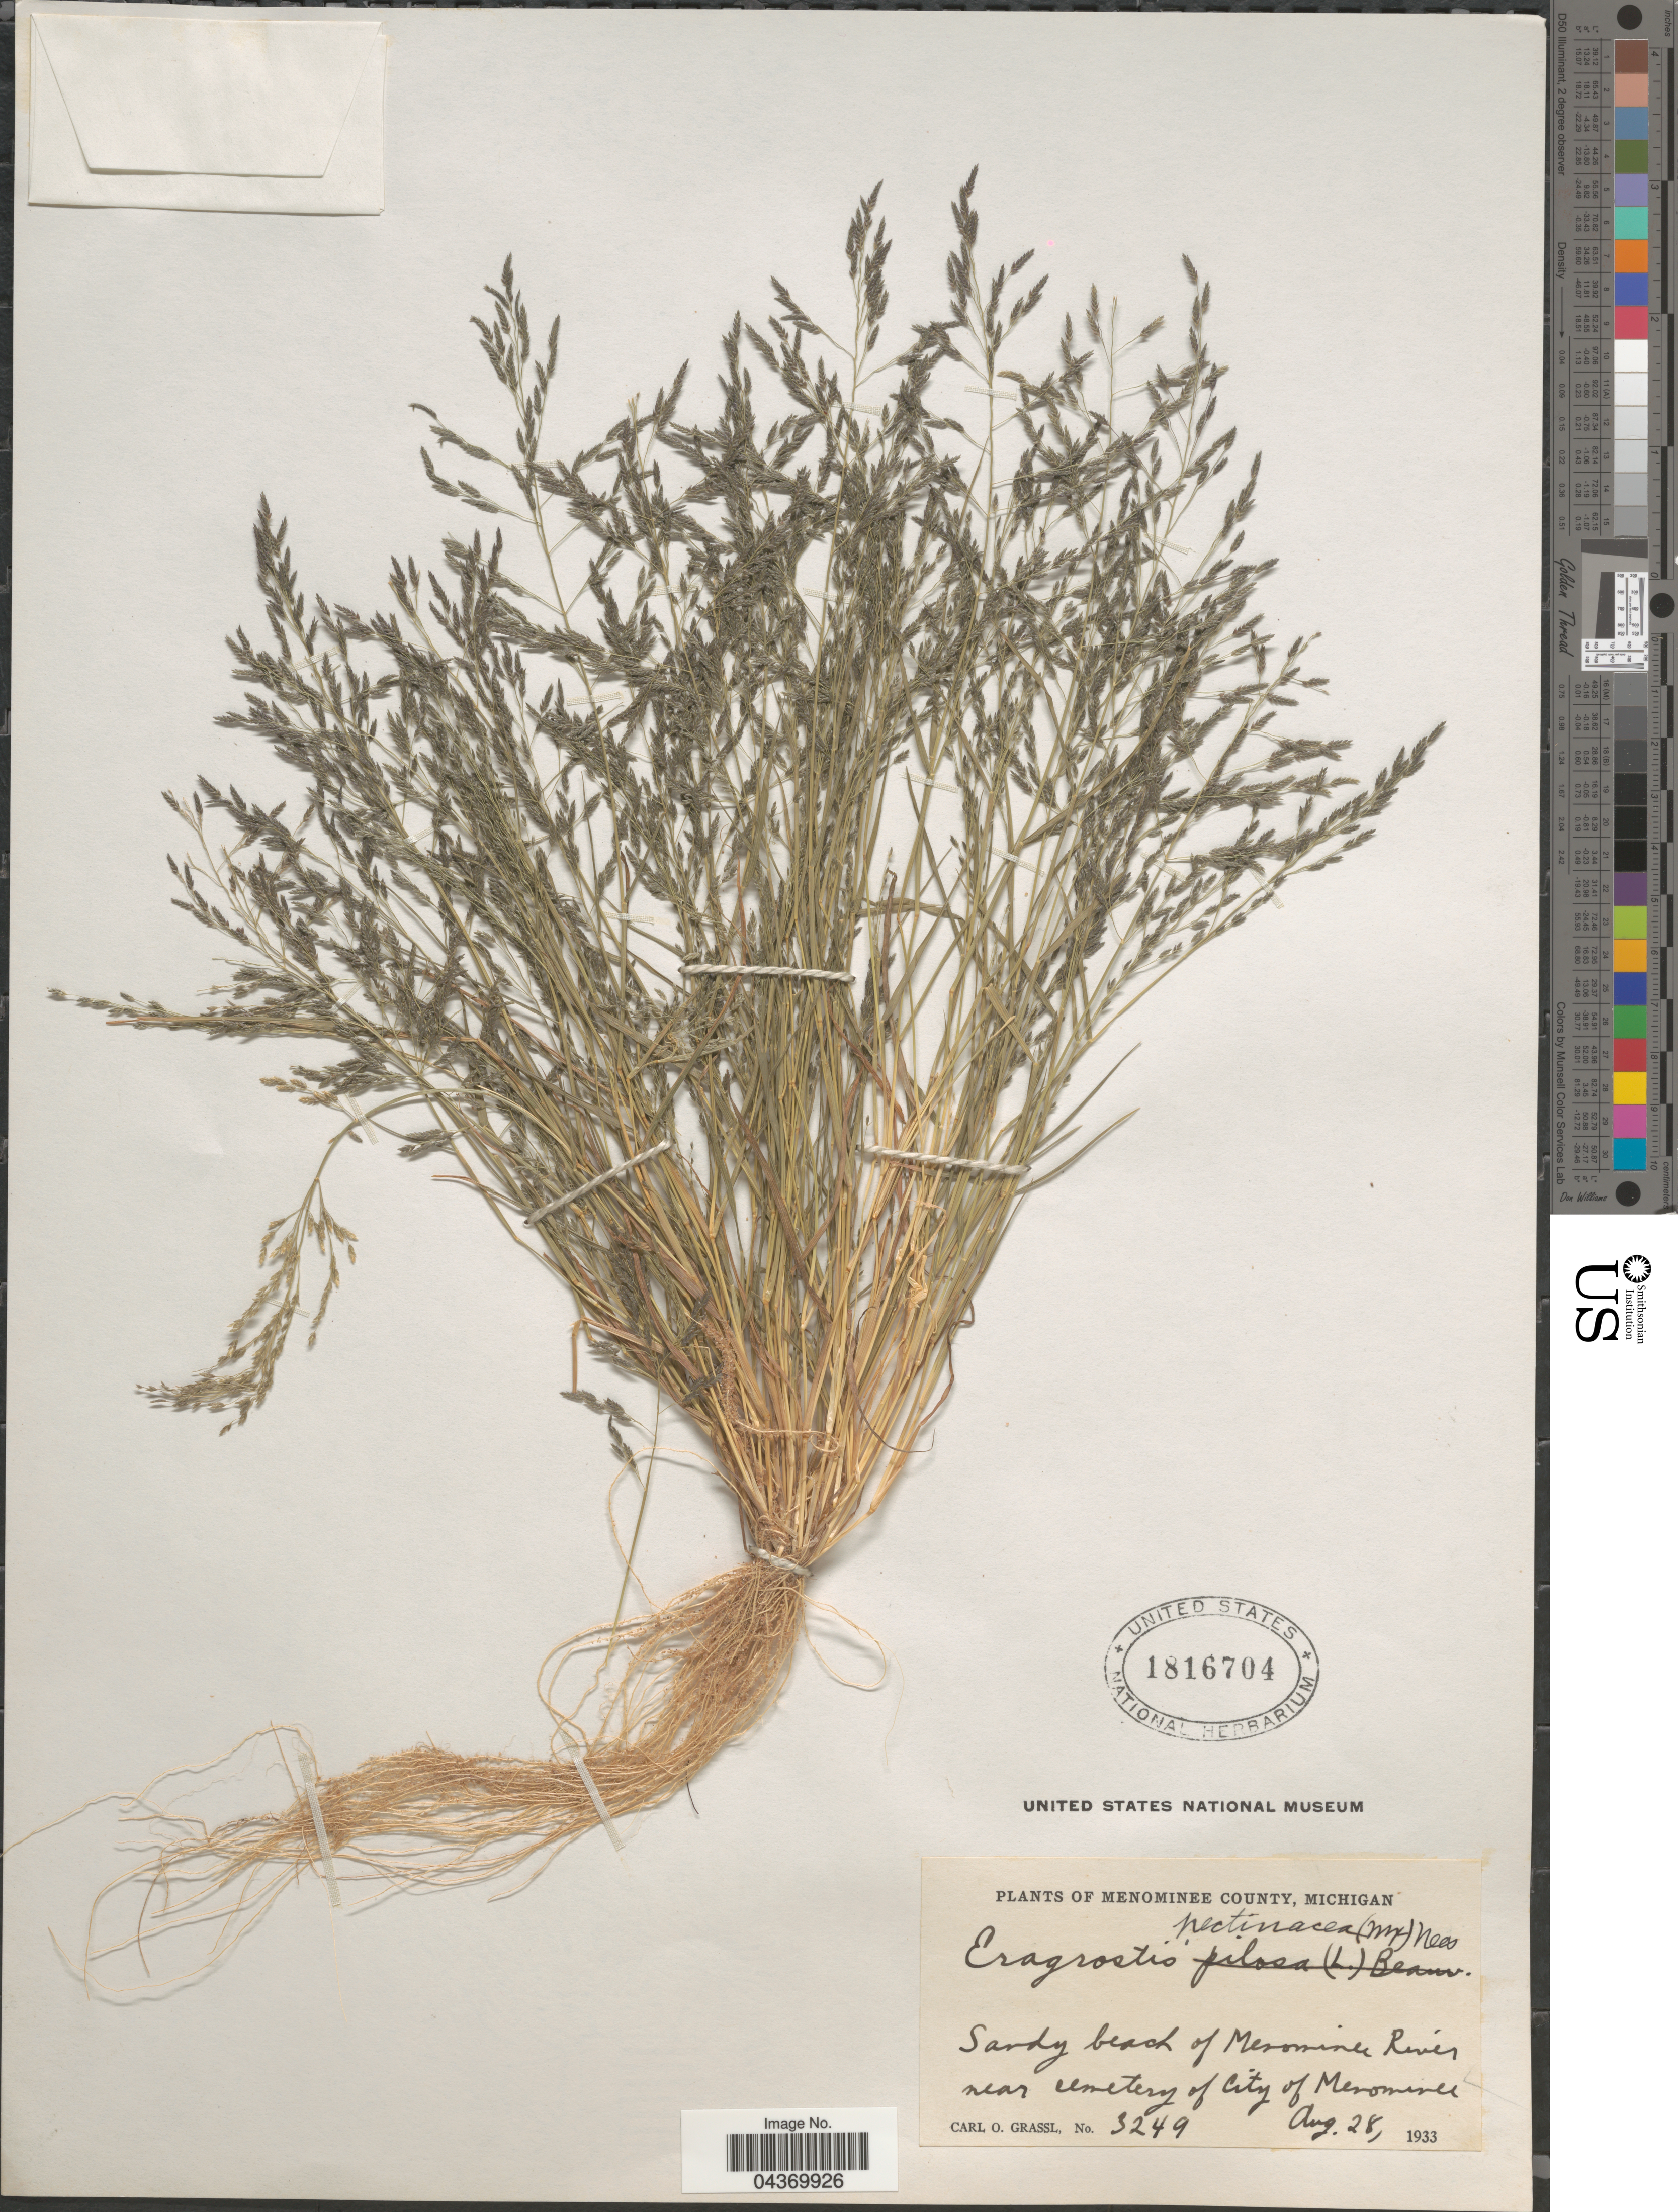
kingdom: Plantae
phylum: Tracheophyta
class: Liliopsida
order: Poales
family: Poaceae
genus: Eragrostis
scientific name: Eragrostis pectinacea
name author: (Michx.) Nees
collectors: C. Grassl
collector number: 3249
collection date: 1933-08-28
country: United States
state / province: Michigan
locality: Menominee County. Sandy beach of Menominee River near cemetery of City of Menominee.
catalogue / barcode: US 1816704